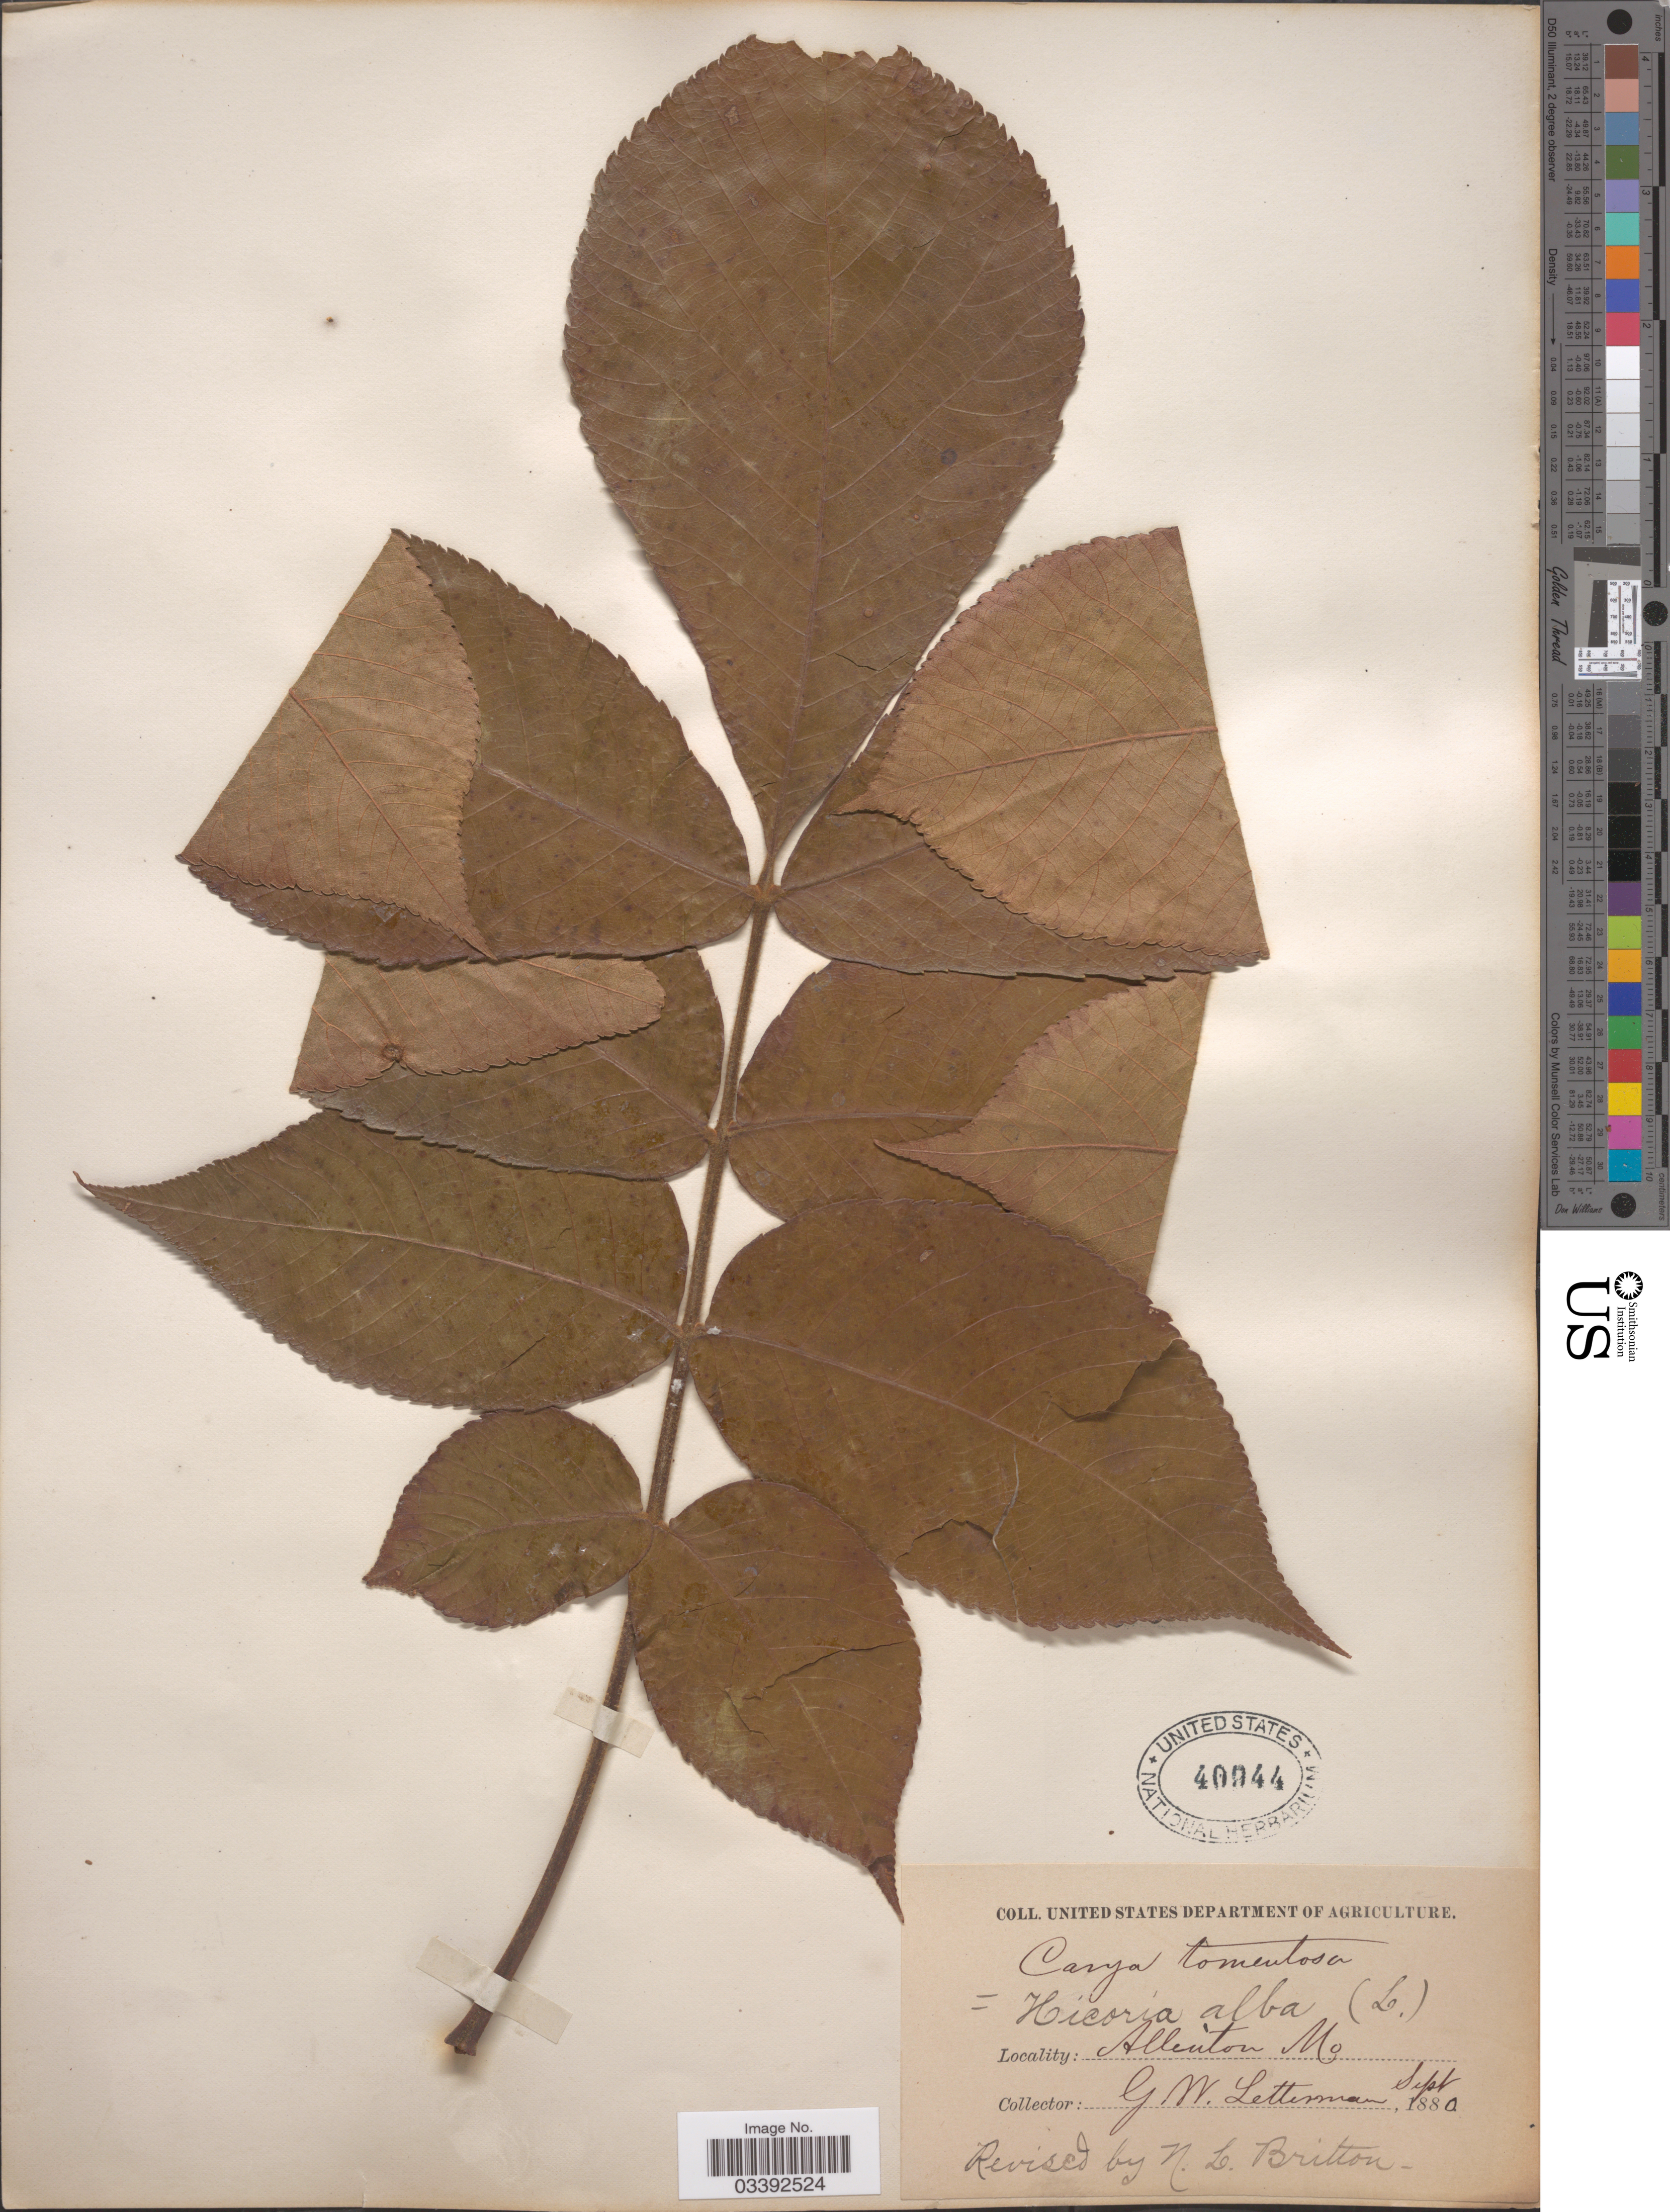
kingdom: Plantae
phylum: Tracheophyta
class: Magnoliopsida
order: Fagales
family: Juglandaceae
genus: Carya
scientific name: Carya tomentosa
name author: (Lam.) Nutt.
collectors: G. W. Letterman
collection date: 1880-08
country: United States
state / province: Missouri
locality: Allenton.